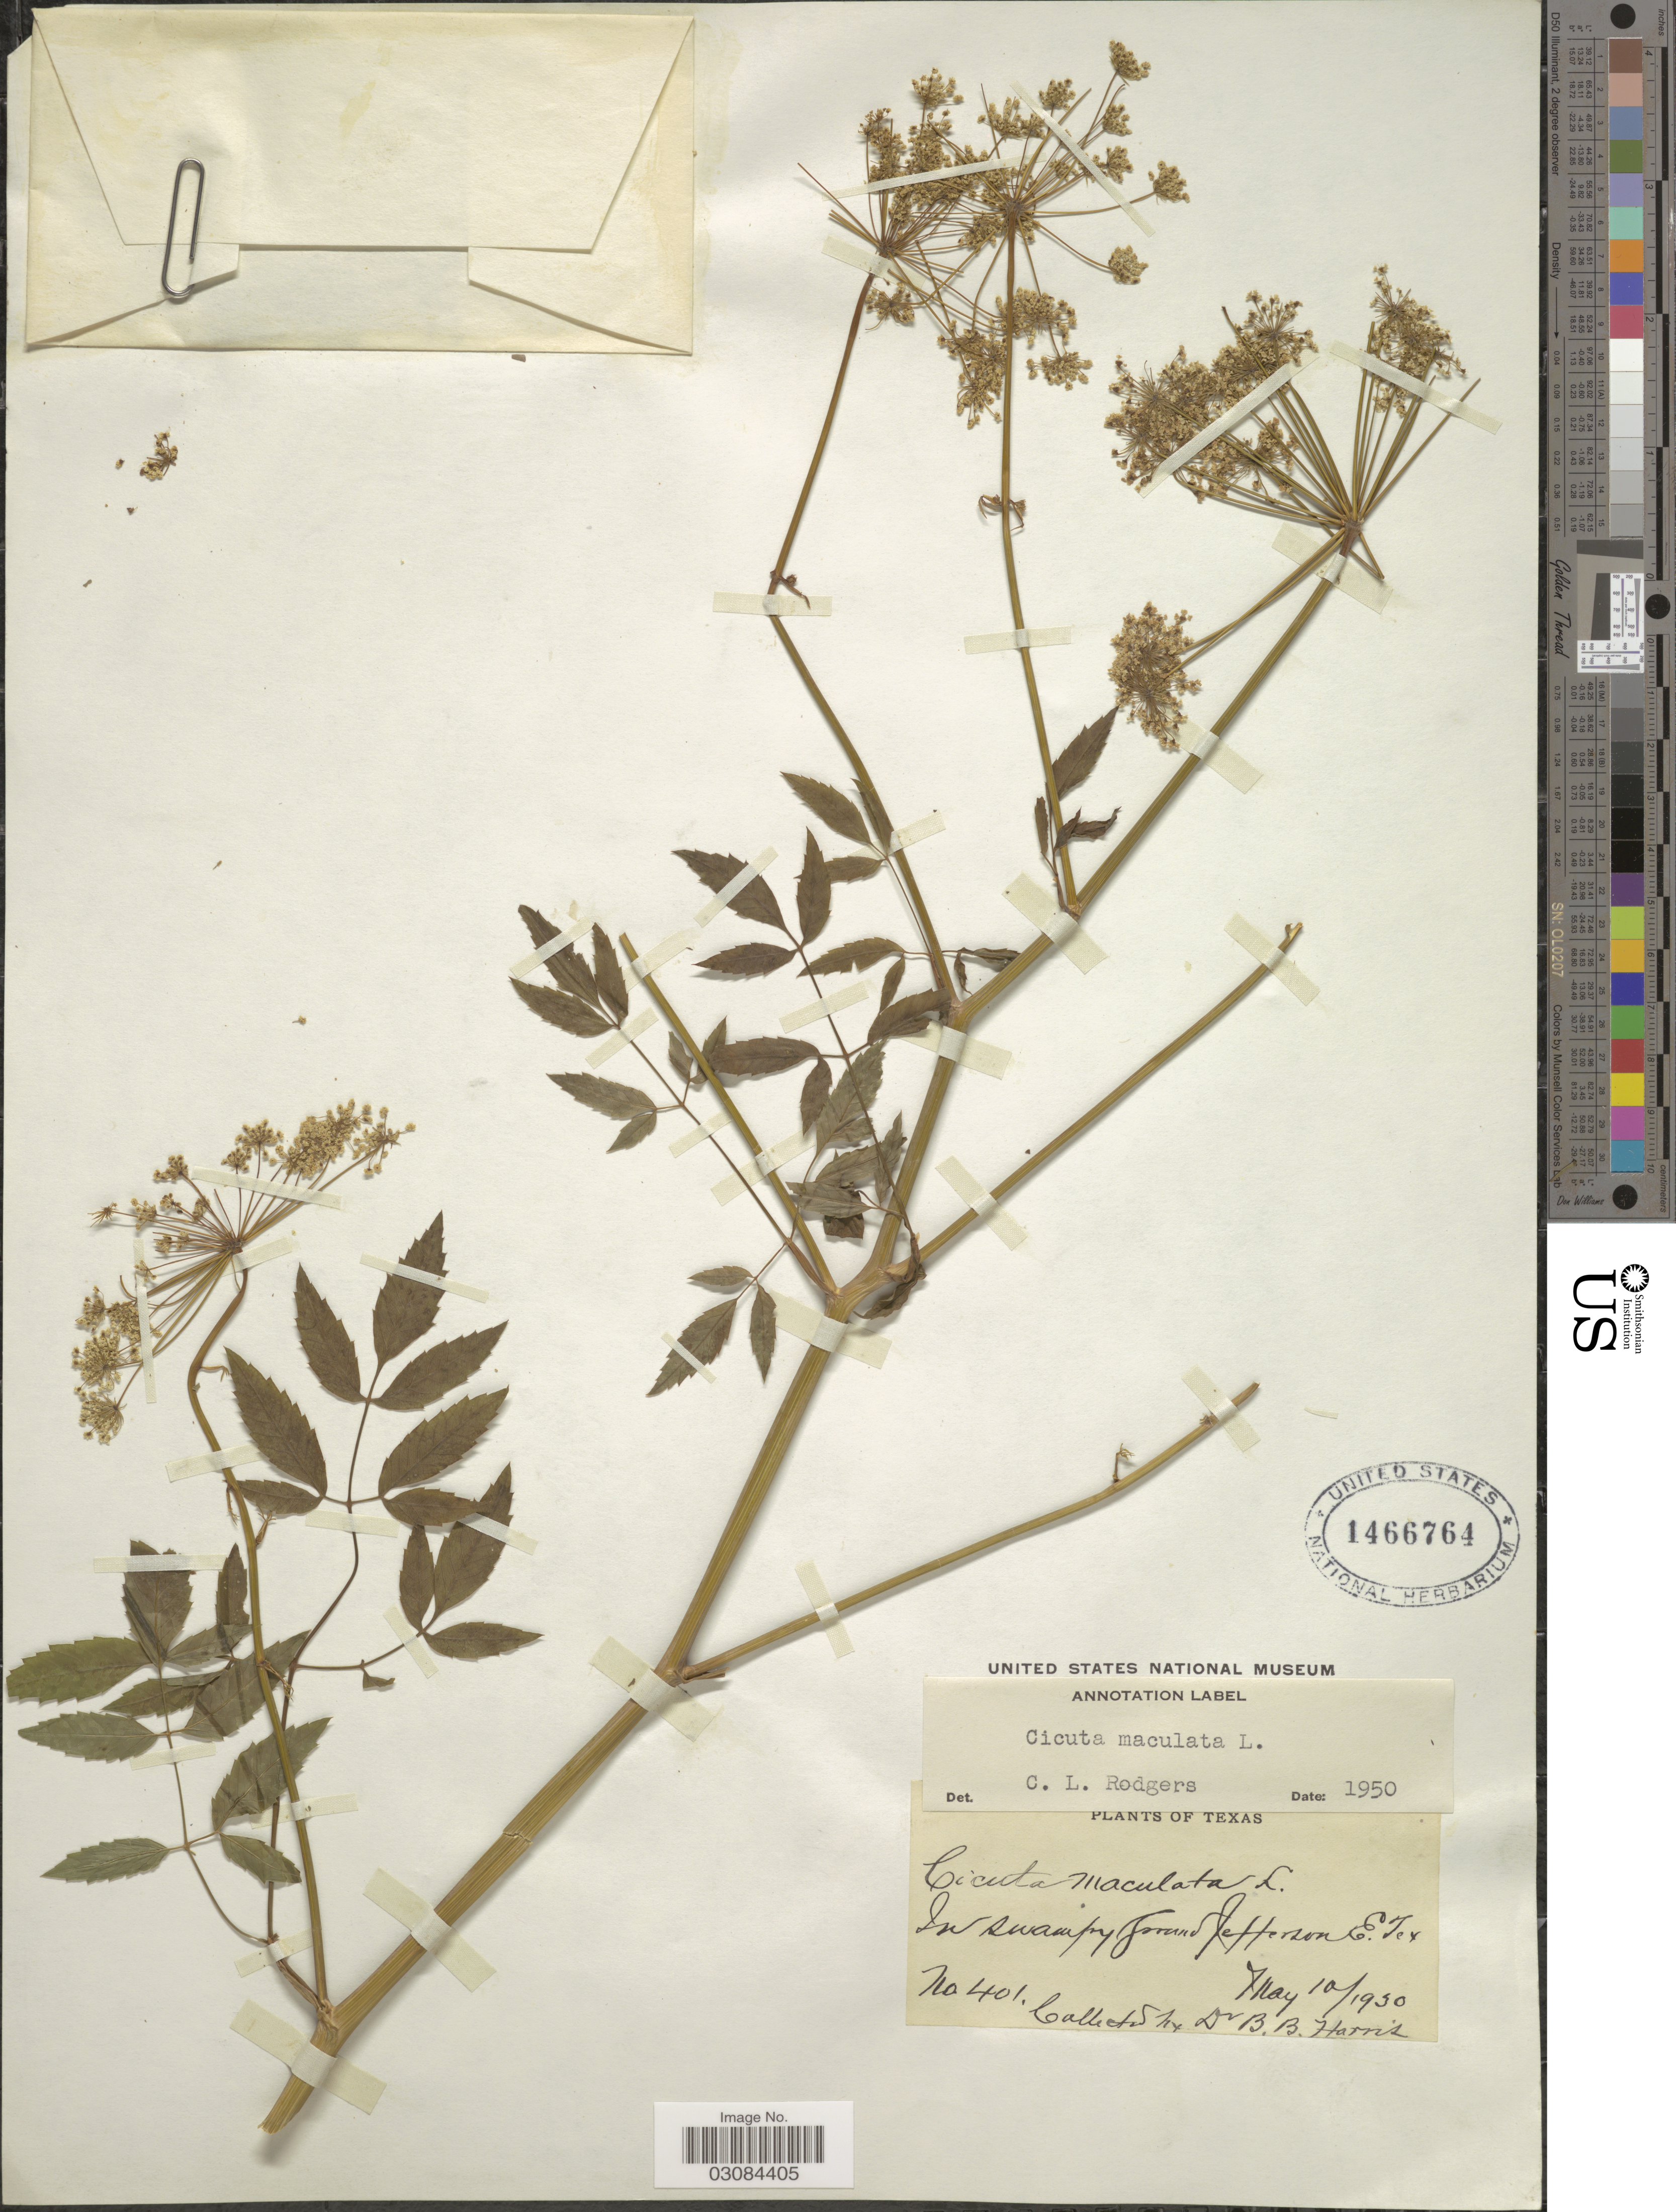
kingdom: Plantae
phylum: Tracheophyta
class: Magnoliopsida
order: Apiales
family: Apiaceae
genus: Cicuta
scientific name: Cicuta maculata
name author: L.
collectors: S. K. Harris & B. B. Harris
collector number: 401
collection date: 1930-05-10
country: United States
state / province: Texas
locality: Jefferson E. Tex.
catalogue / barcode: US 1466764